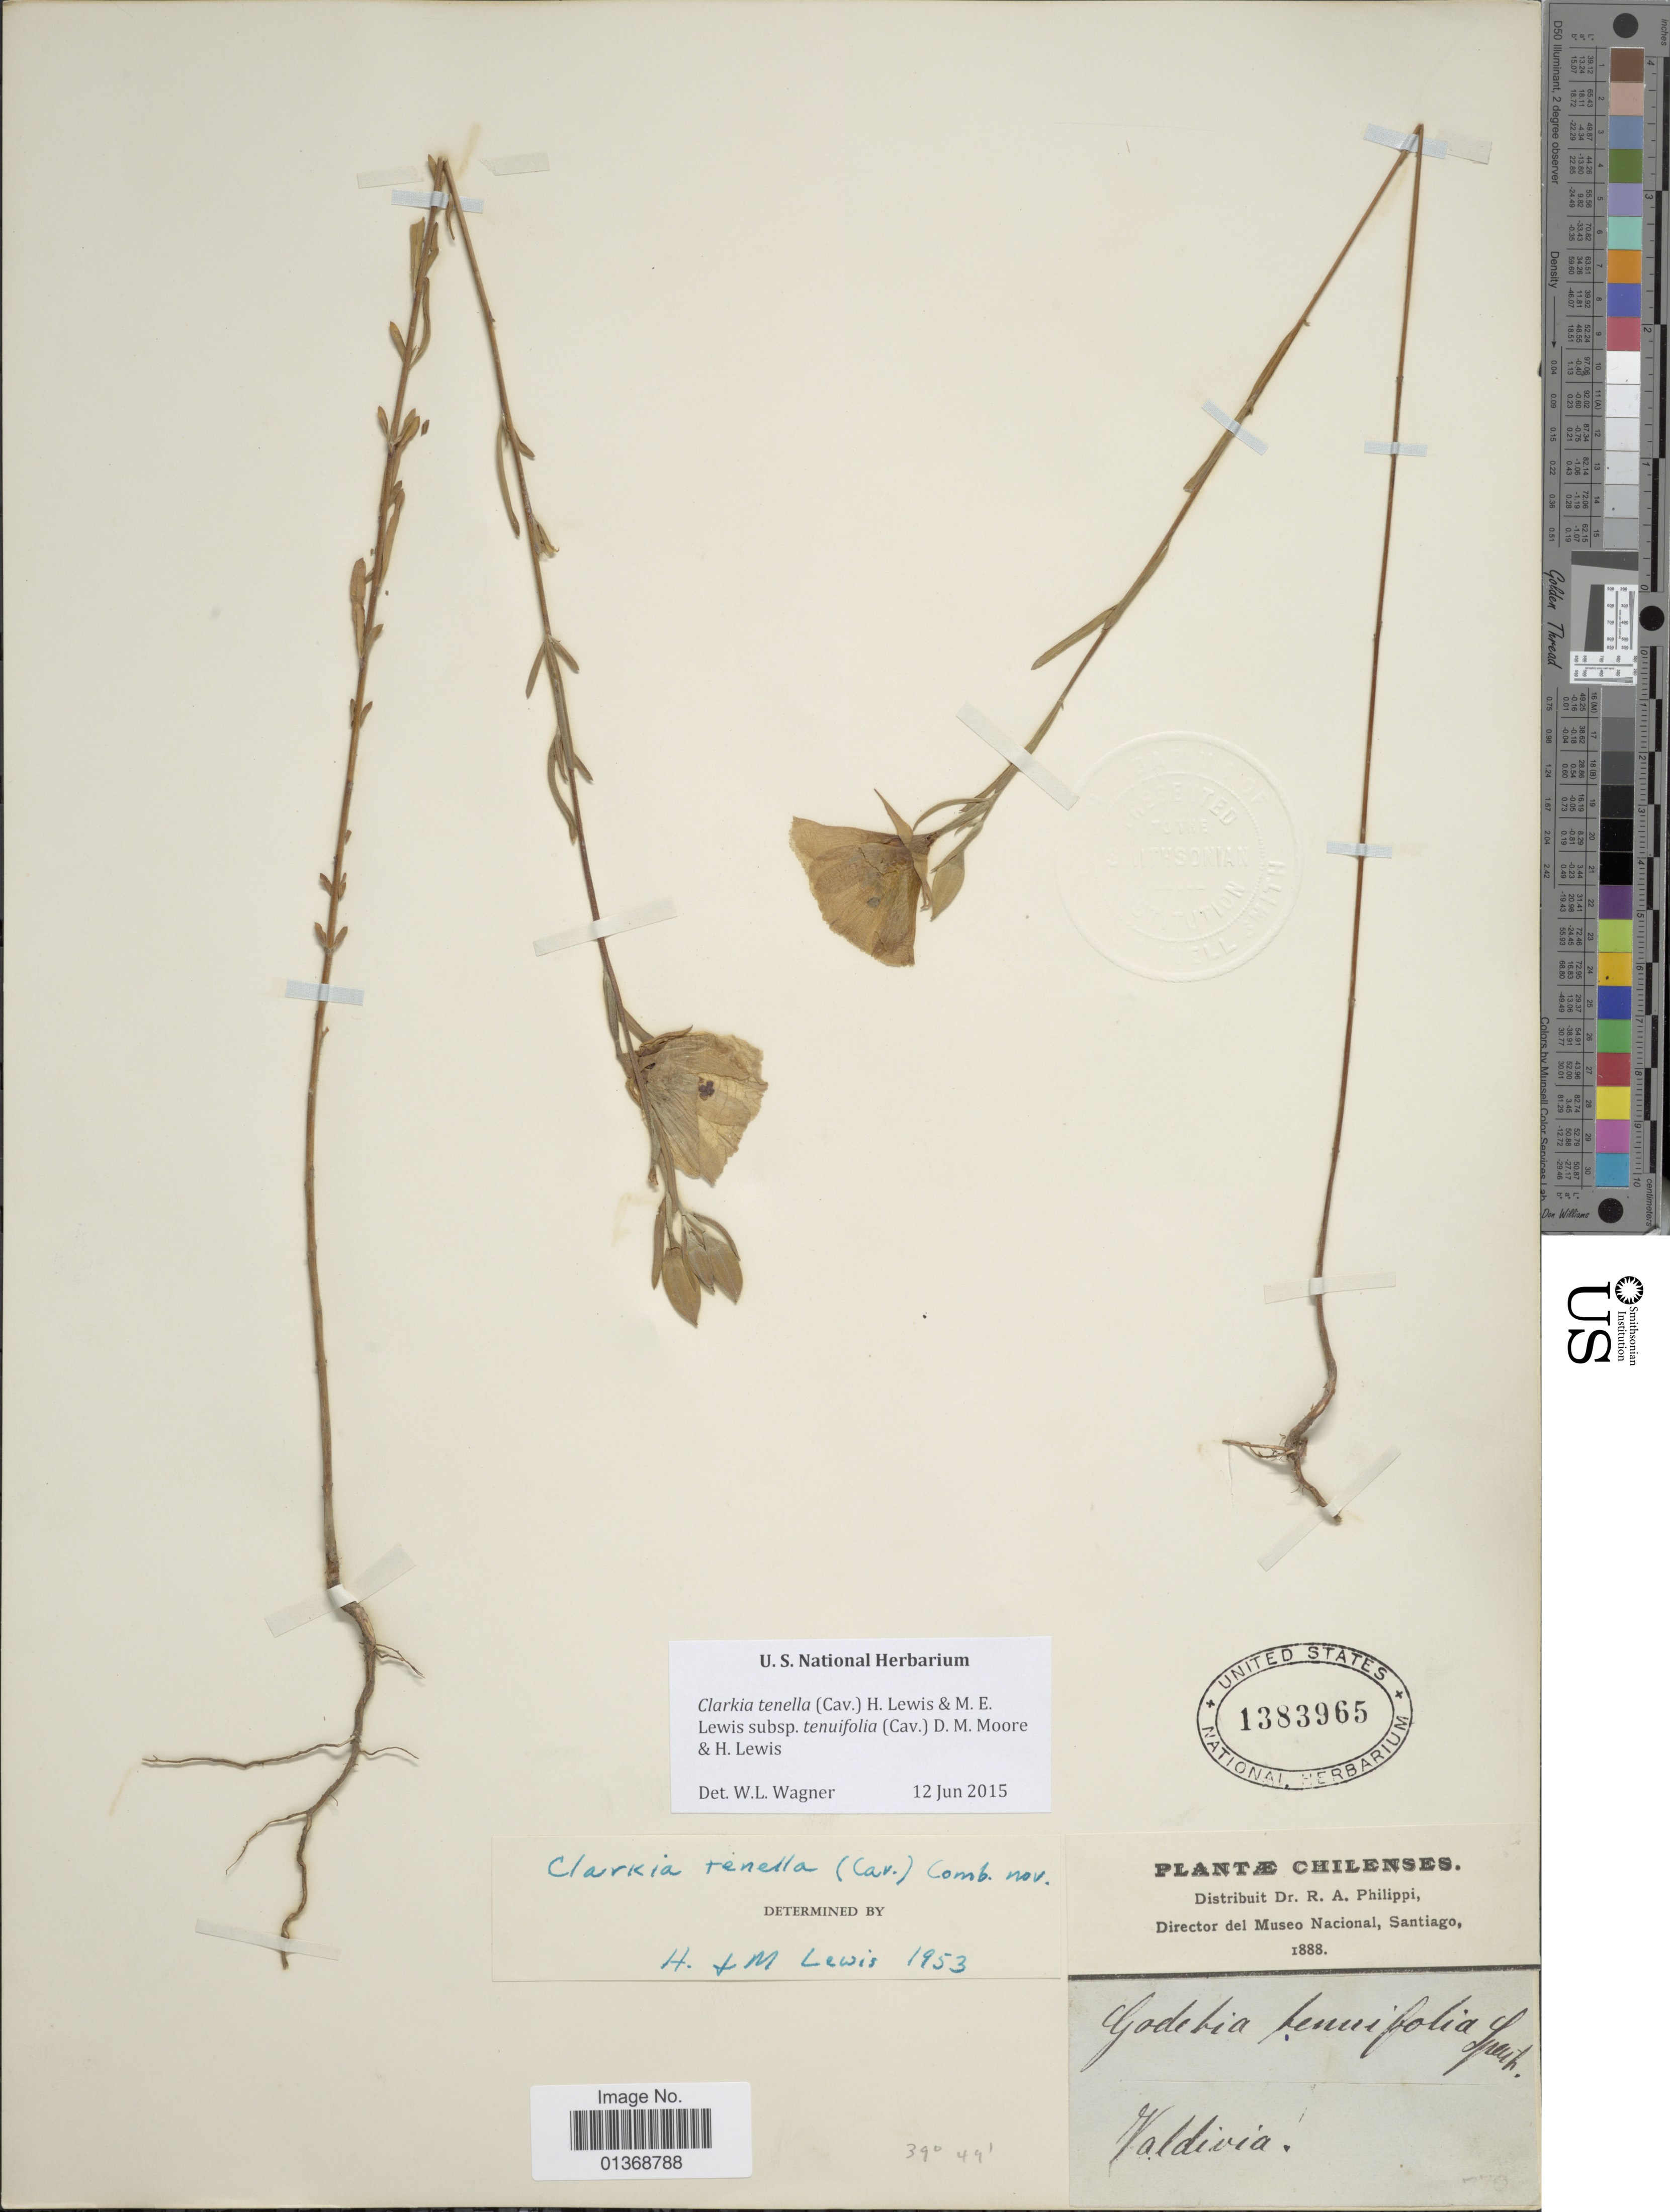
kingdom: Plantae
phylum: Tracheophyta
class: Magnoliopsida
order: Myrtales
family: Onagraceae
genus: Clarkia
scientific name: Clarkia tenella subsp. tenuifolia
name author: (Cav.) D.M. Moore & F. H. Lewis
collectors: R. A. Philippi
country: Chile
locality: Valdivia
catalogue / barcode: US 1383965